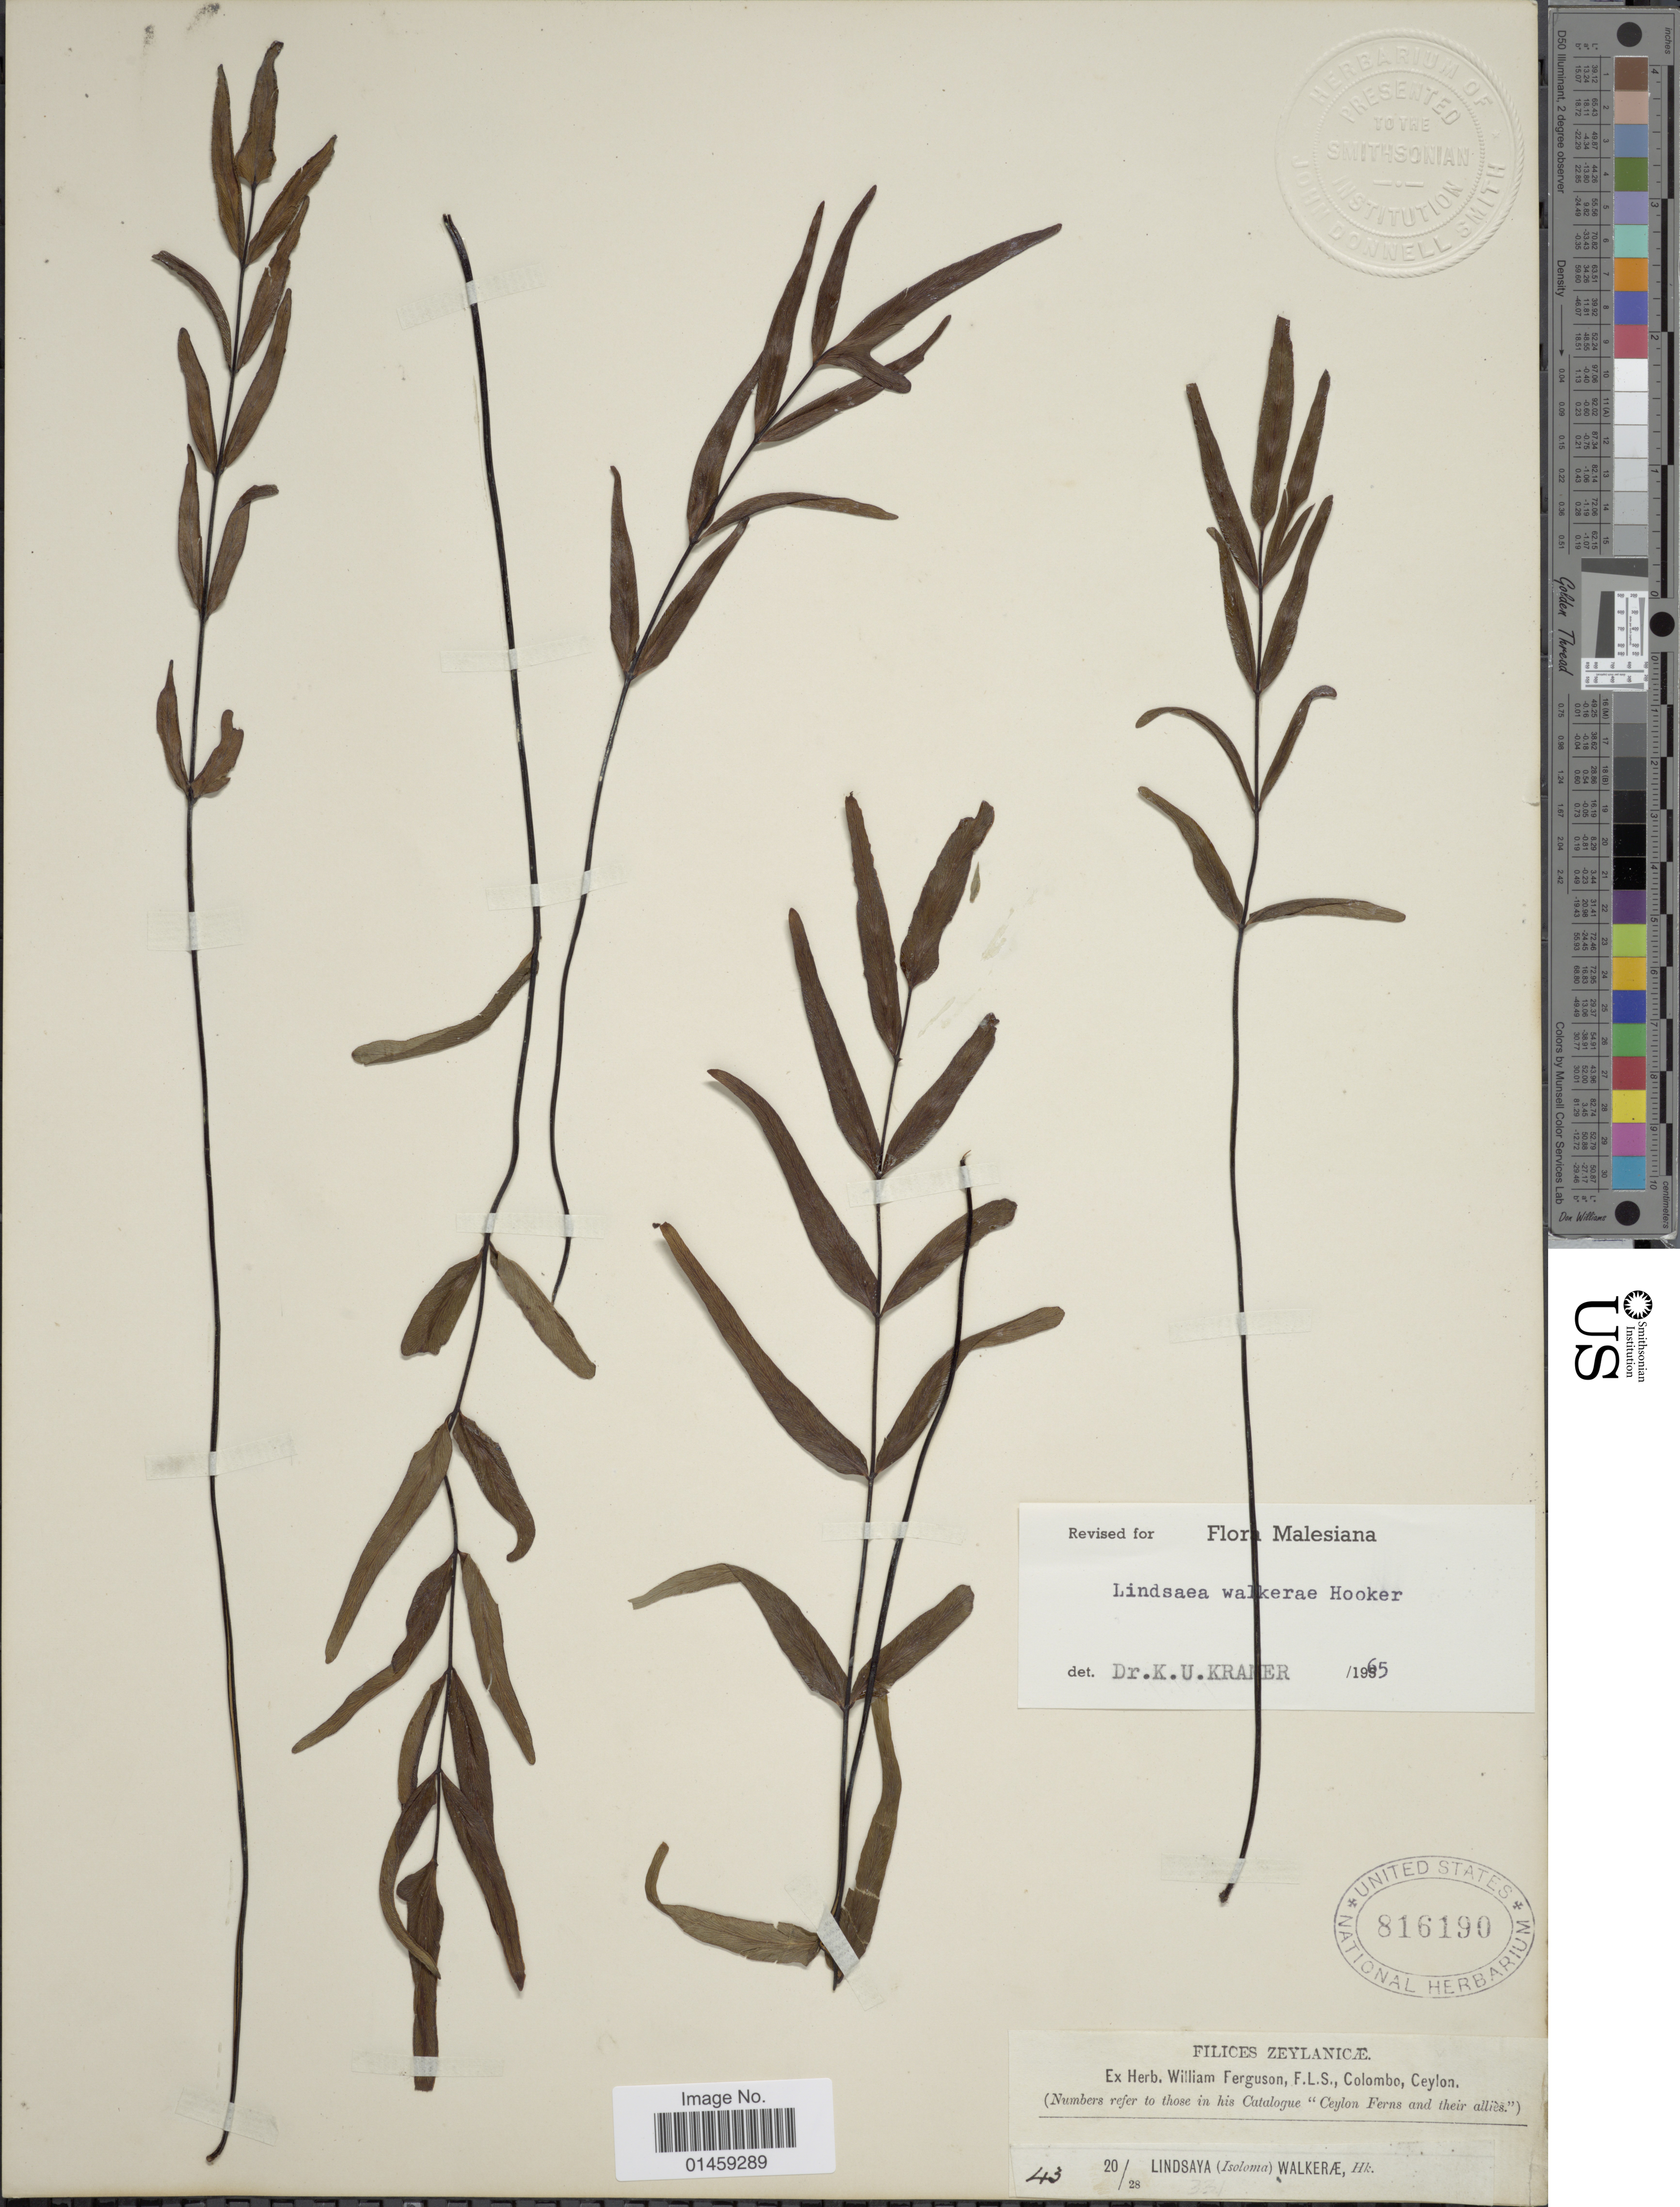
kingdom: Plantae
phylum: Tracheophyta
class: Polypodiopsida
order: Polypodiales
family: Lindsaeaceae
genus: Lindsaea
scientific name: Lindsaea walkerae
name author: Hosok.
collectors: ex herb. W. Ferguson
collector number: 43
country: Sri Lanka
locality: Filices Zeylanicae. F.L.S., Colombo.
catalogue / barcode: US 816190